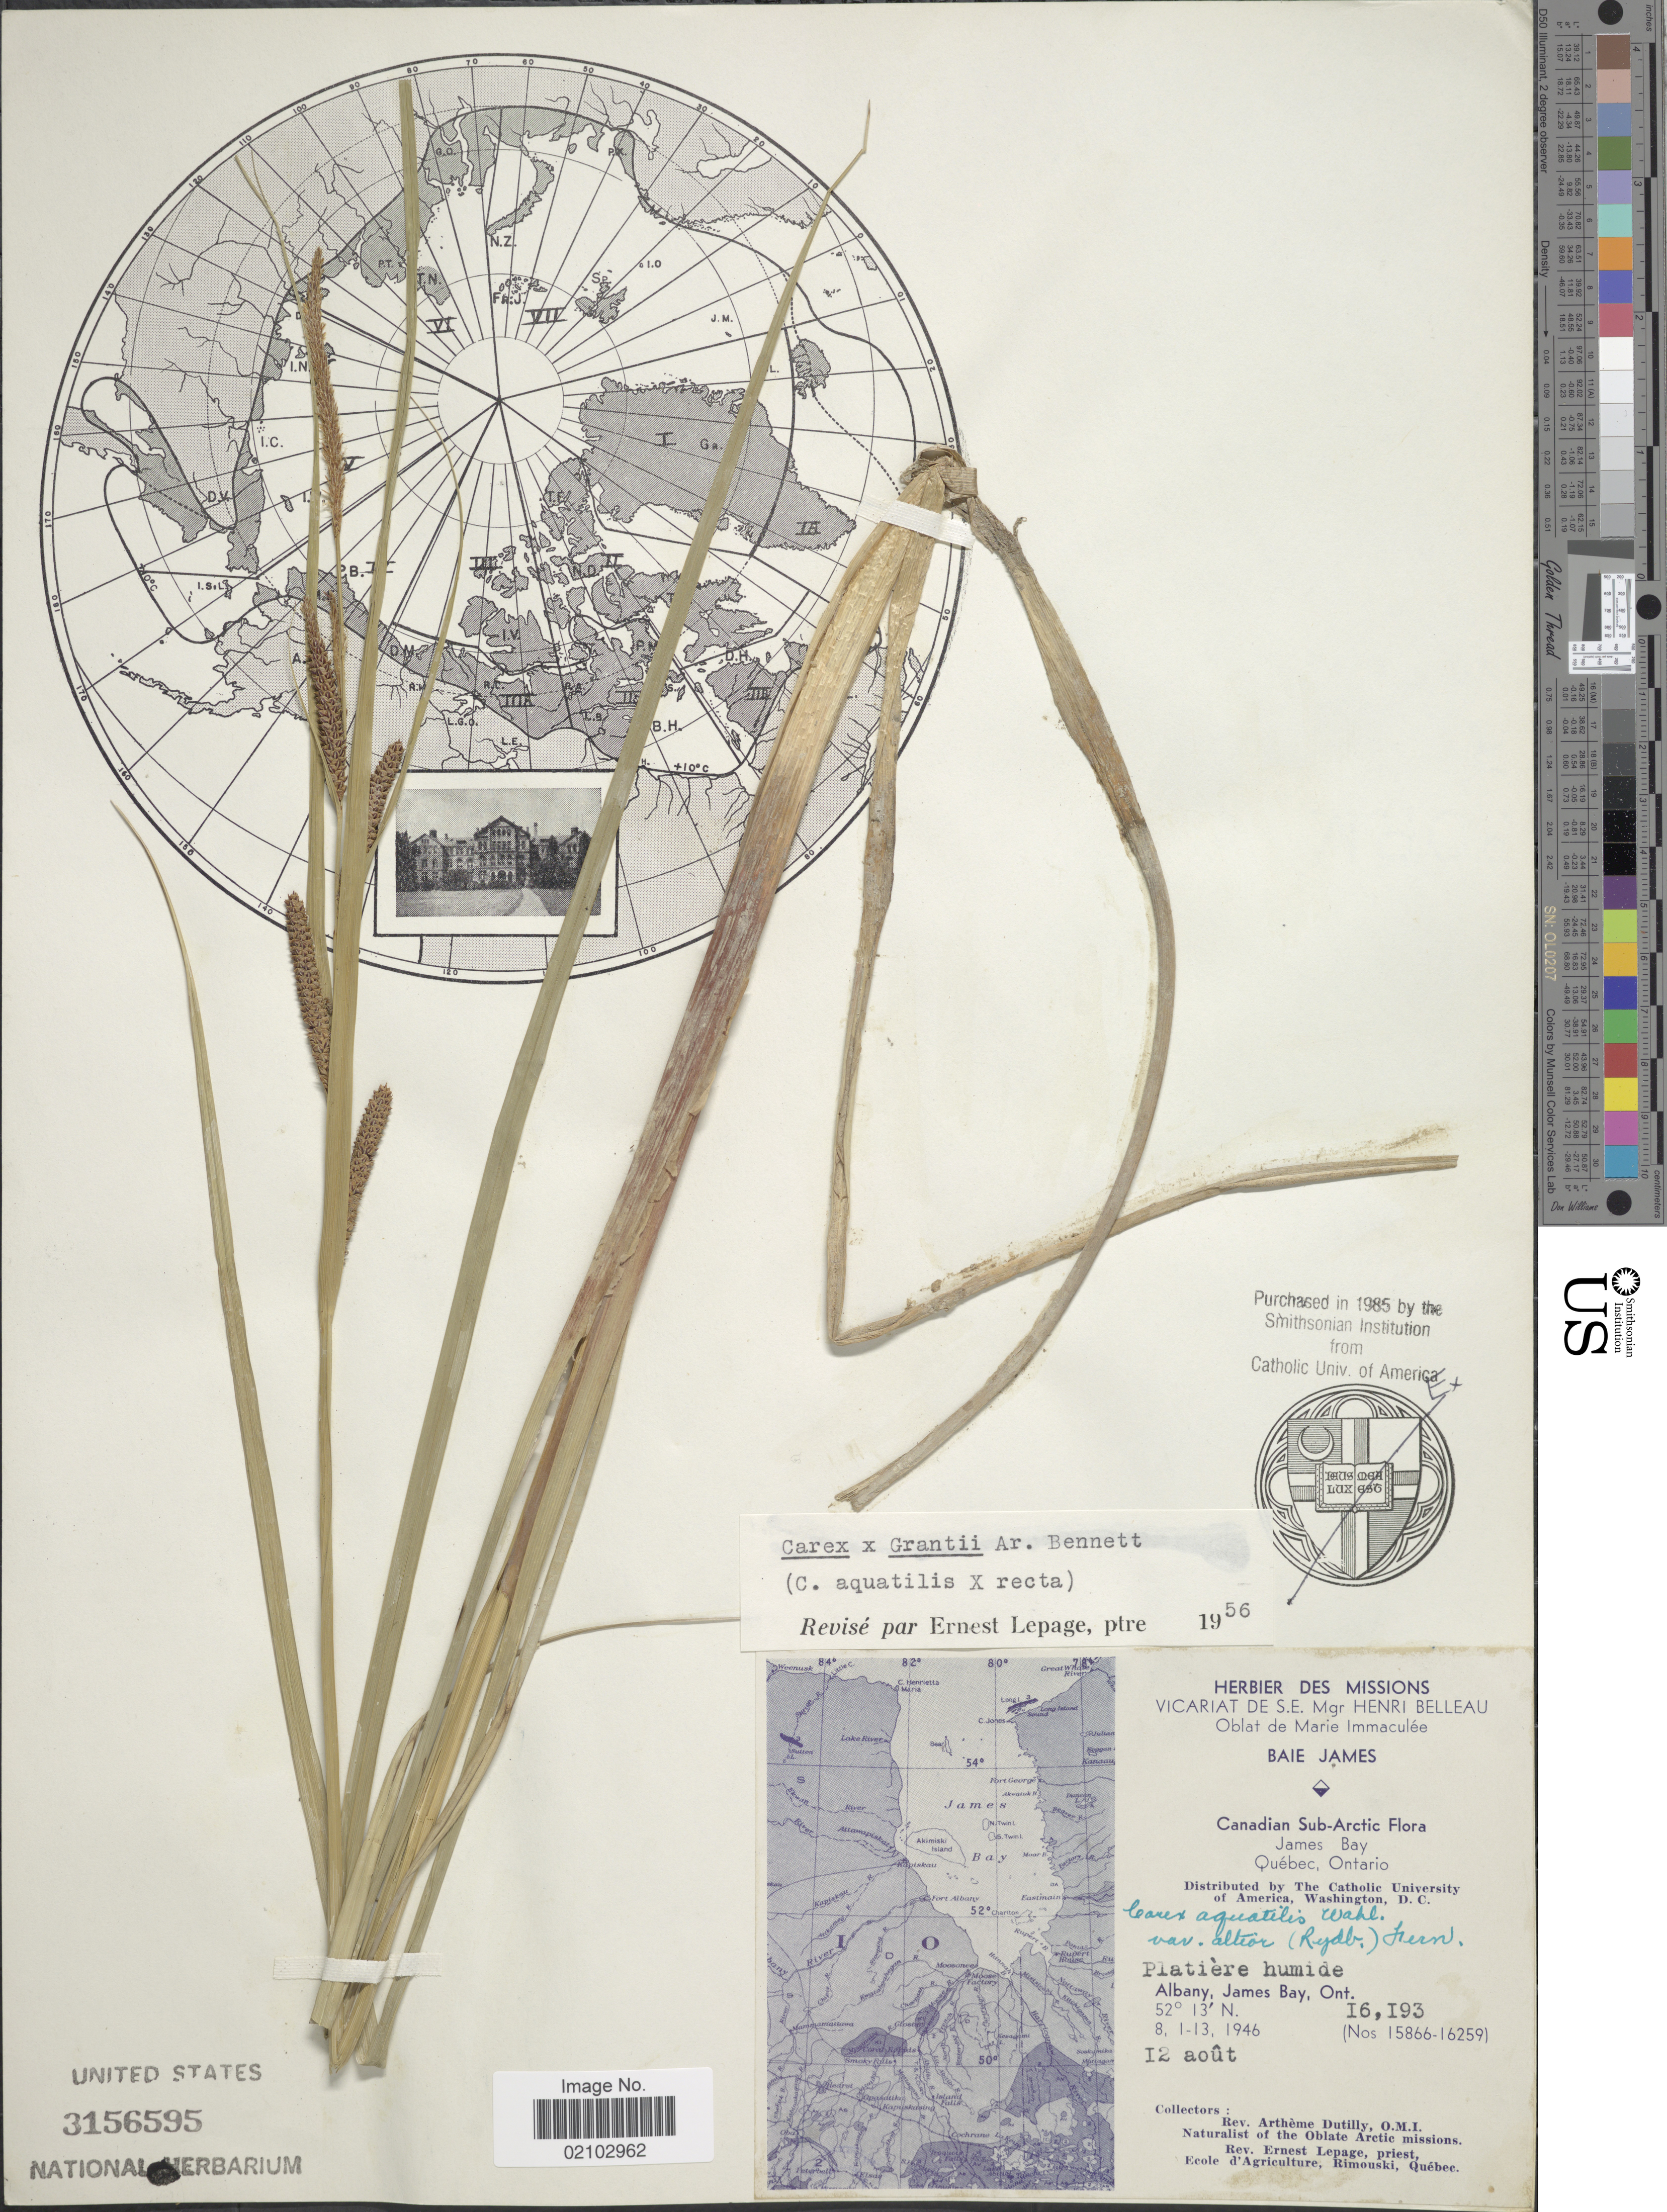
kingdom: Plantae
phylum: Tracheophyta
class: Liliopsida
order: Poales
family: Cyperaceae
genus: Carex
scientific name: Carex aquatilis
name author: Wahlenb.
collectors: A. Dutilly & E. Lepage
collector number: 16193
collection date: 1946-08-12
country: Canada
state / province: Ontario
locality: Canadian Sub-Arctic, James Bay, Albany, Ont.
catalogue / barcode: US 3156595